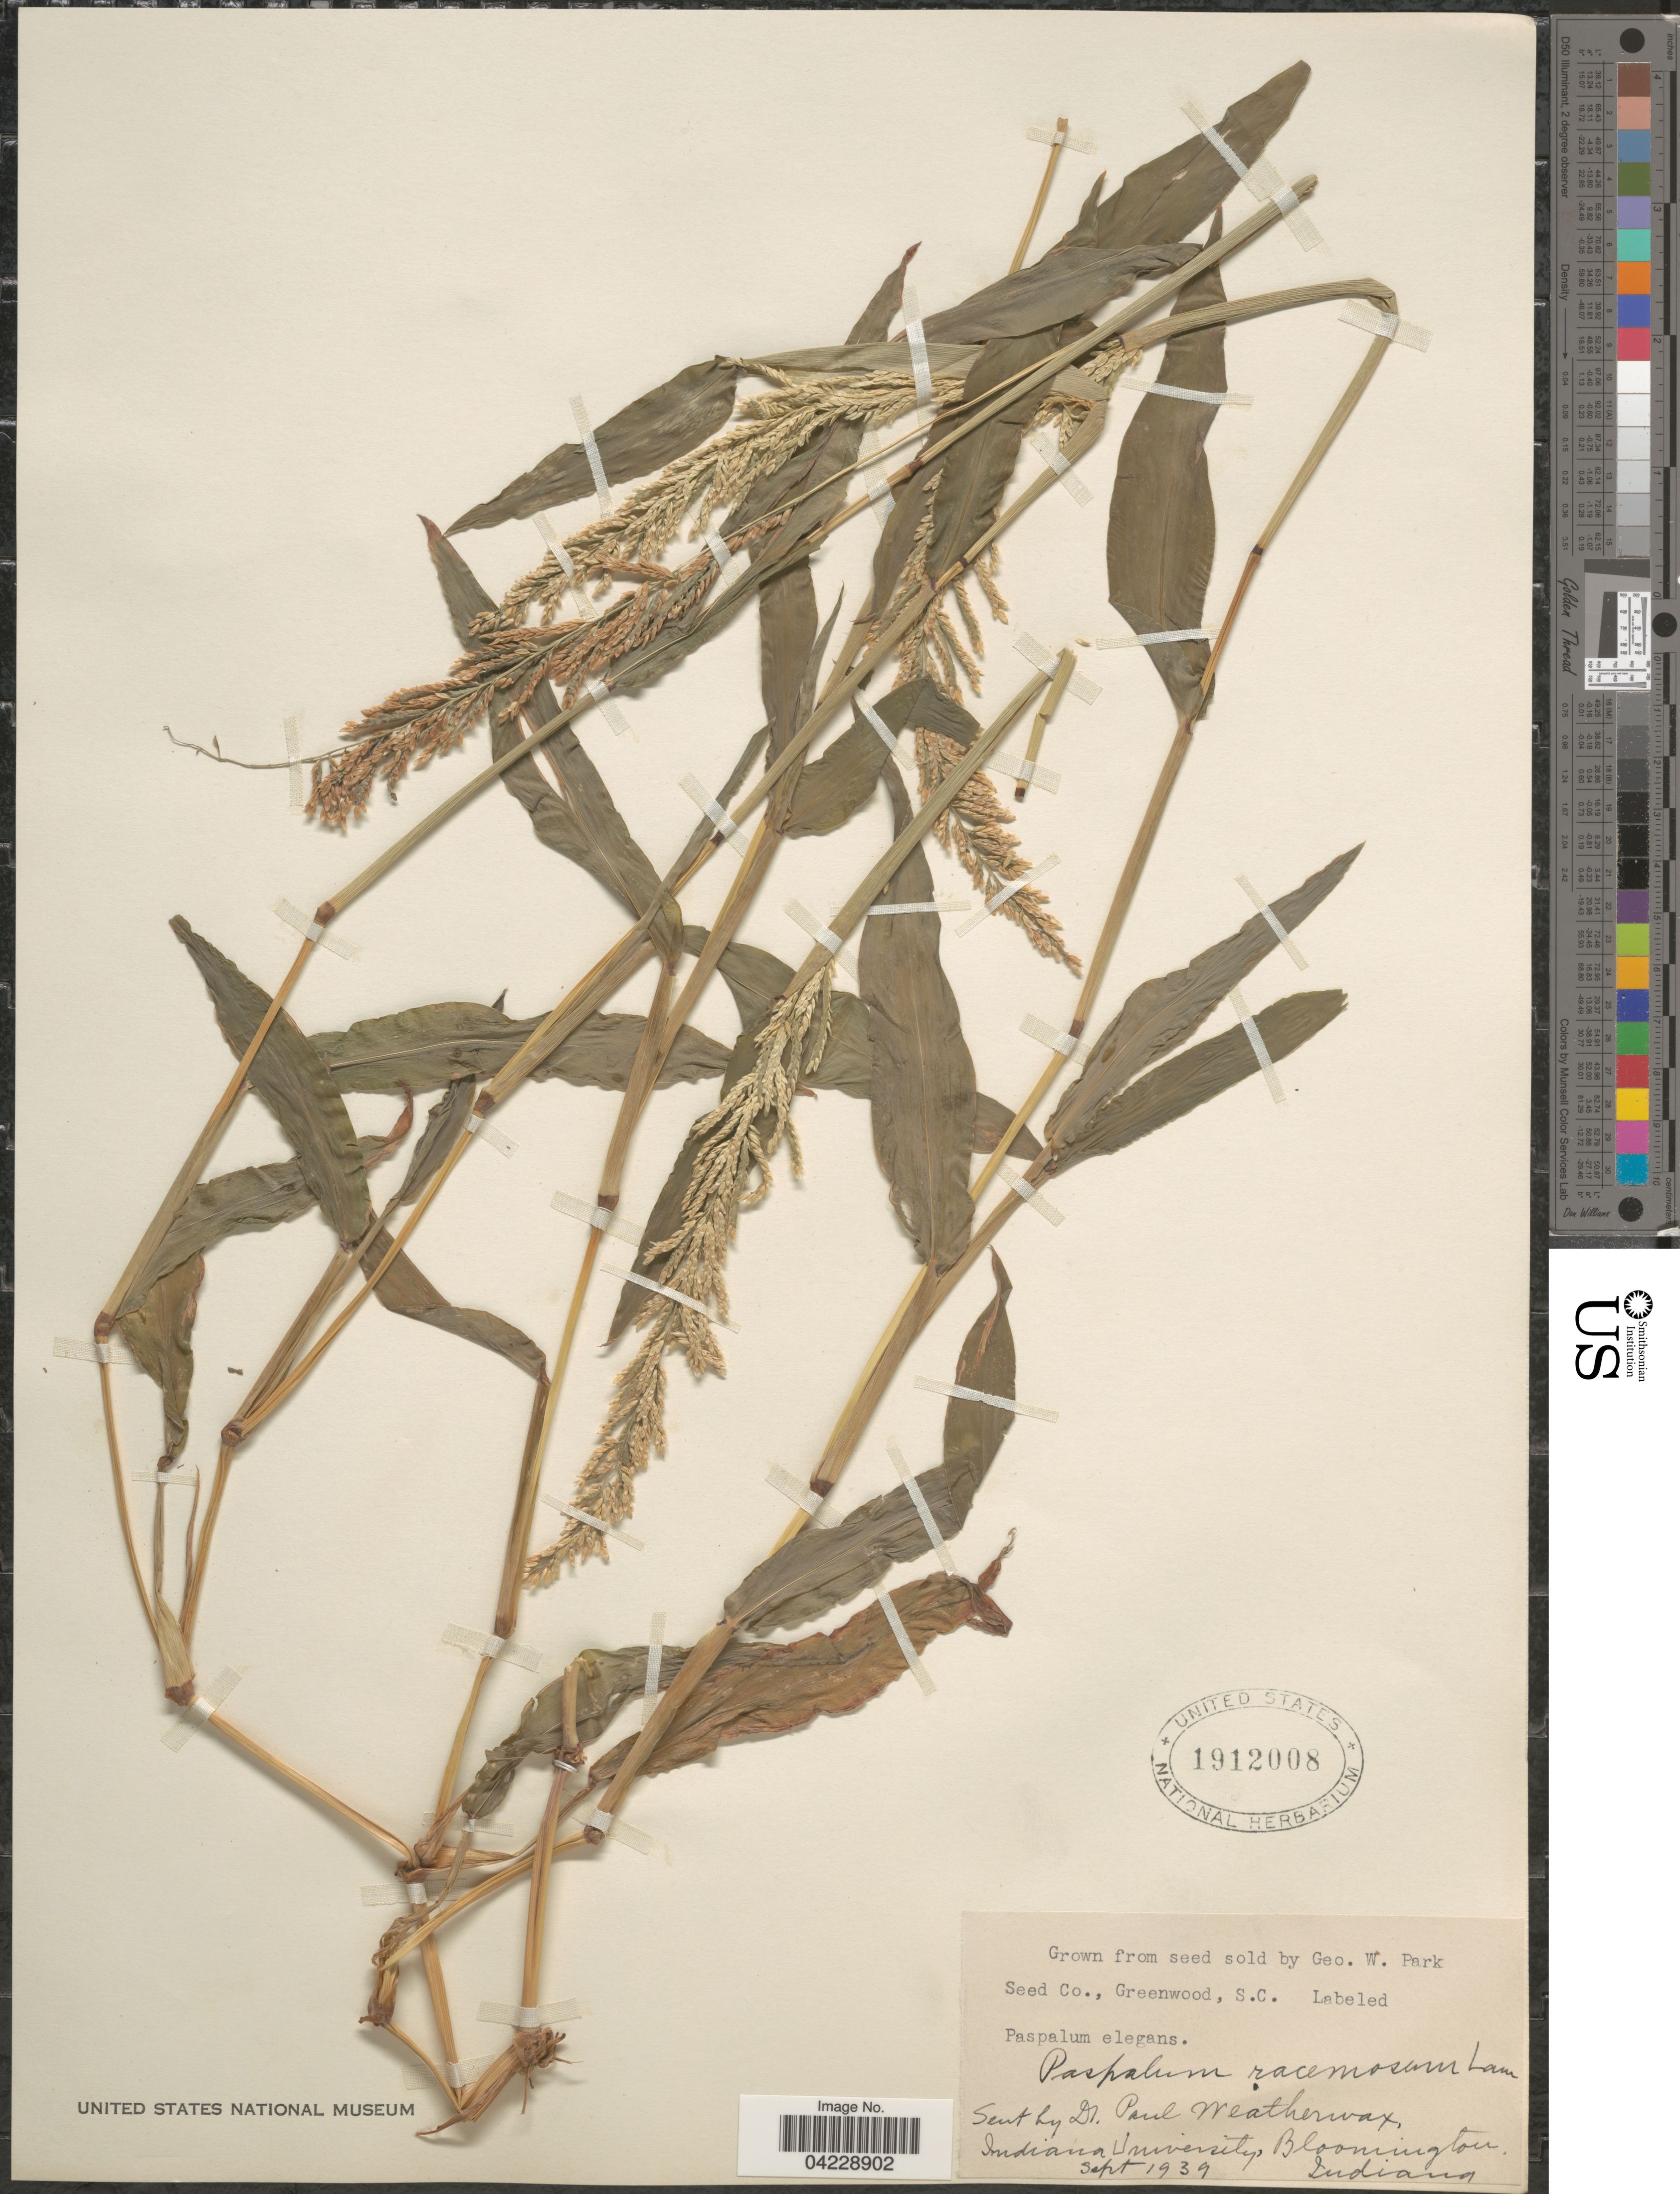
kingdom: Plantae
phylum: Tracheophyta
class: Liliopsida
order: Poales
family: Poaceae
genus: Paspalum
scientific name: Paspalum racemosum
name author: Lam.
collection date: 1939-09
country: United States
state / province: Indiana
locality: Indiana University, Bloomington.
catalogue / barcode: US 1912008